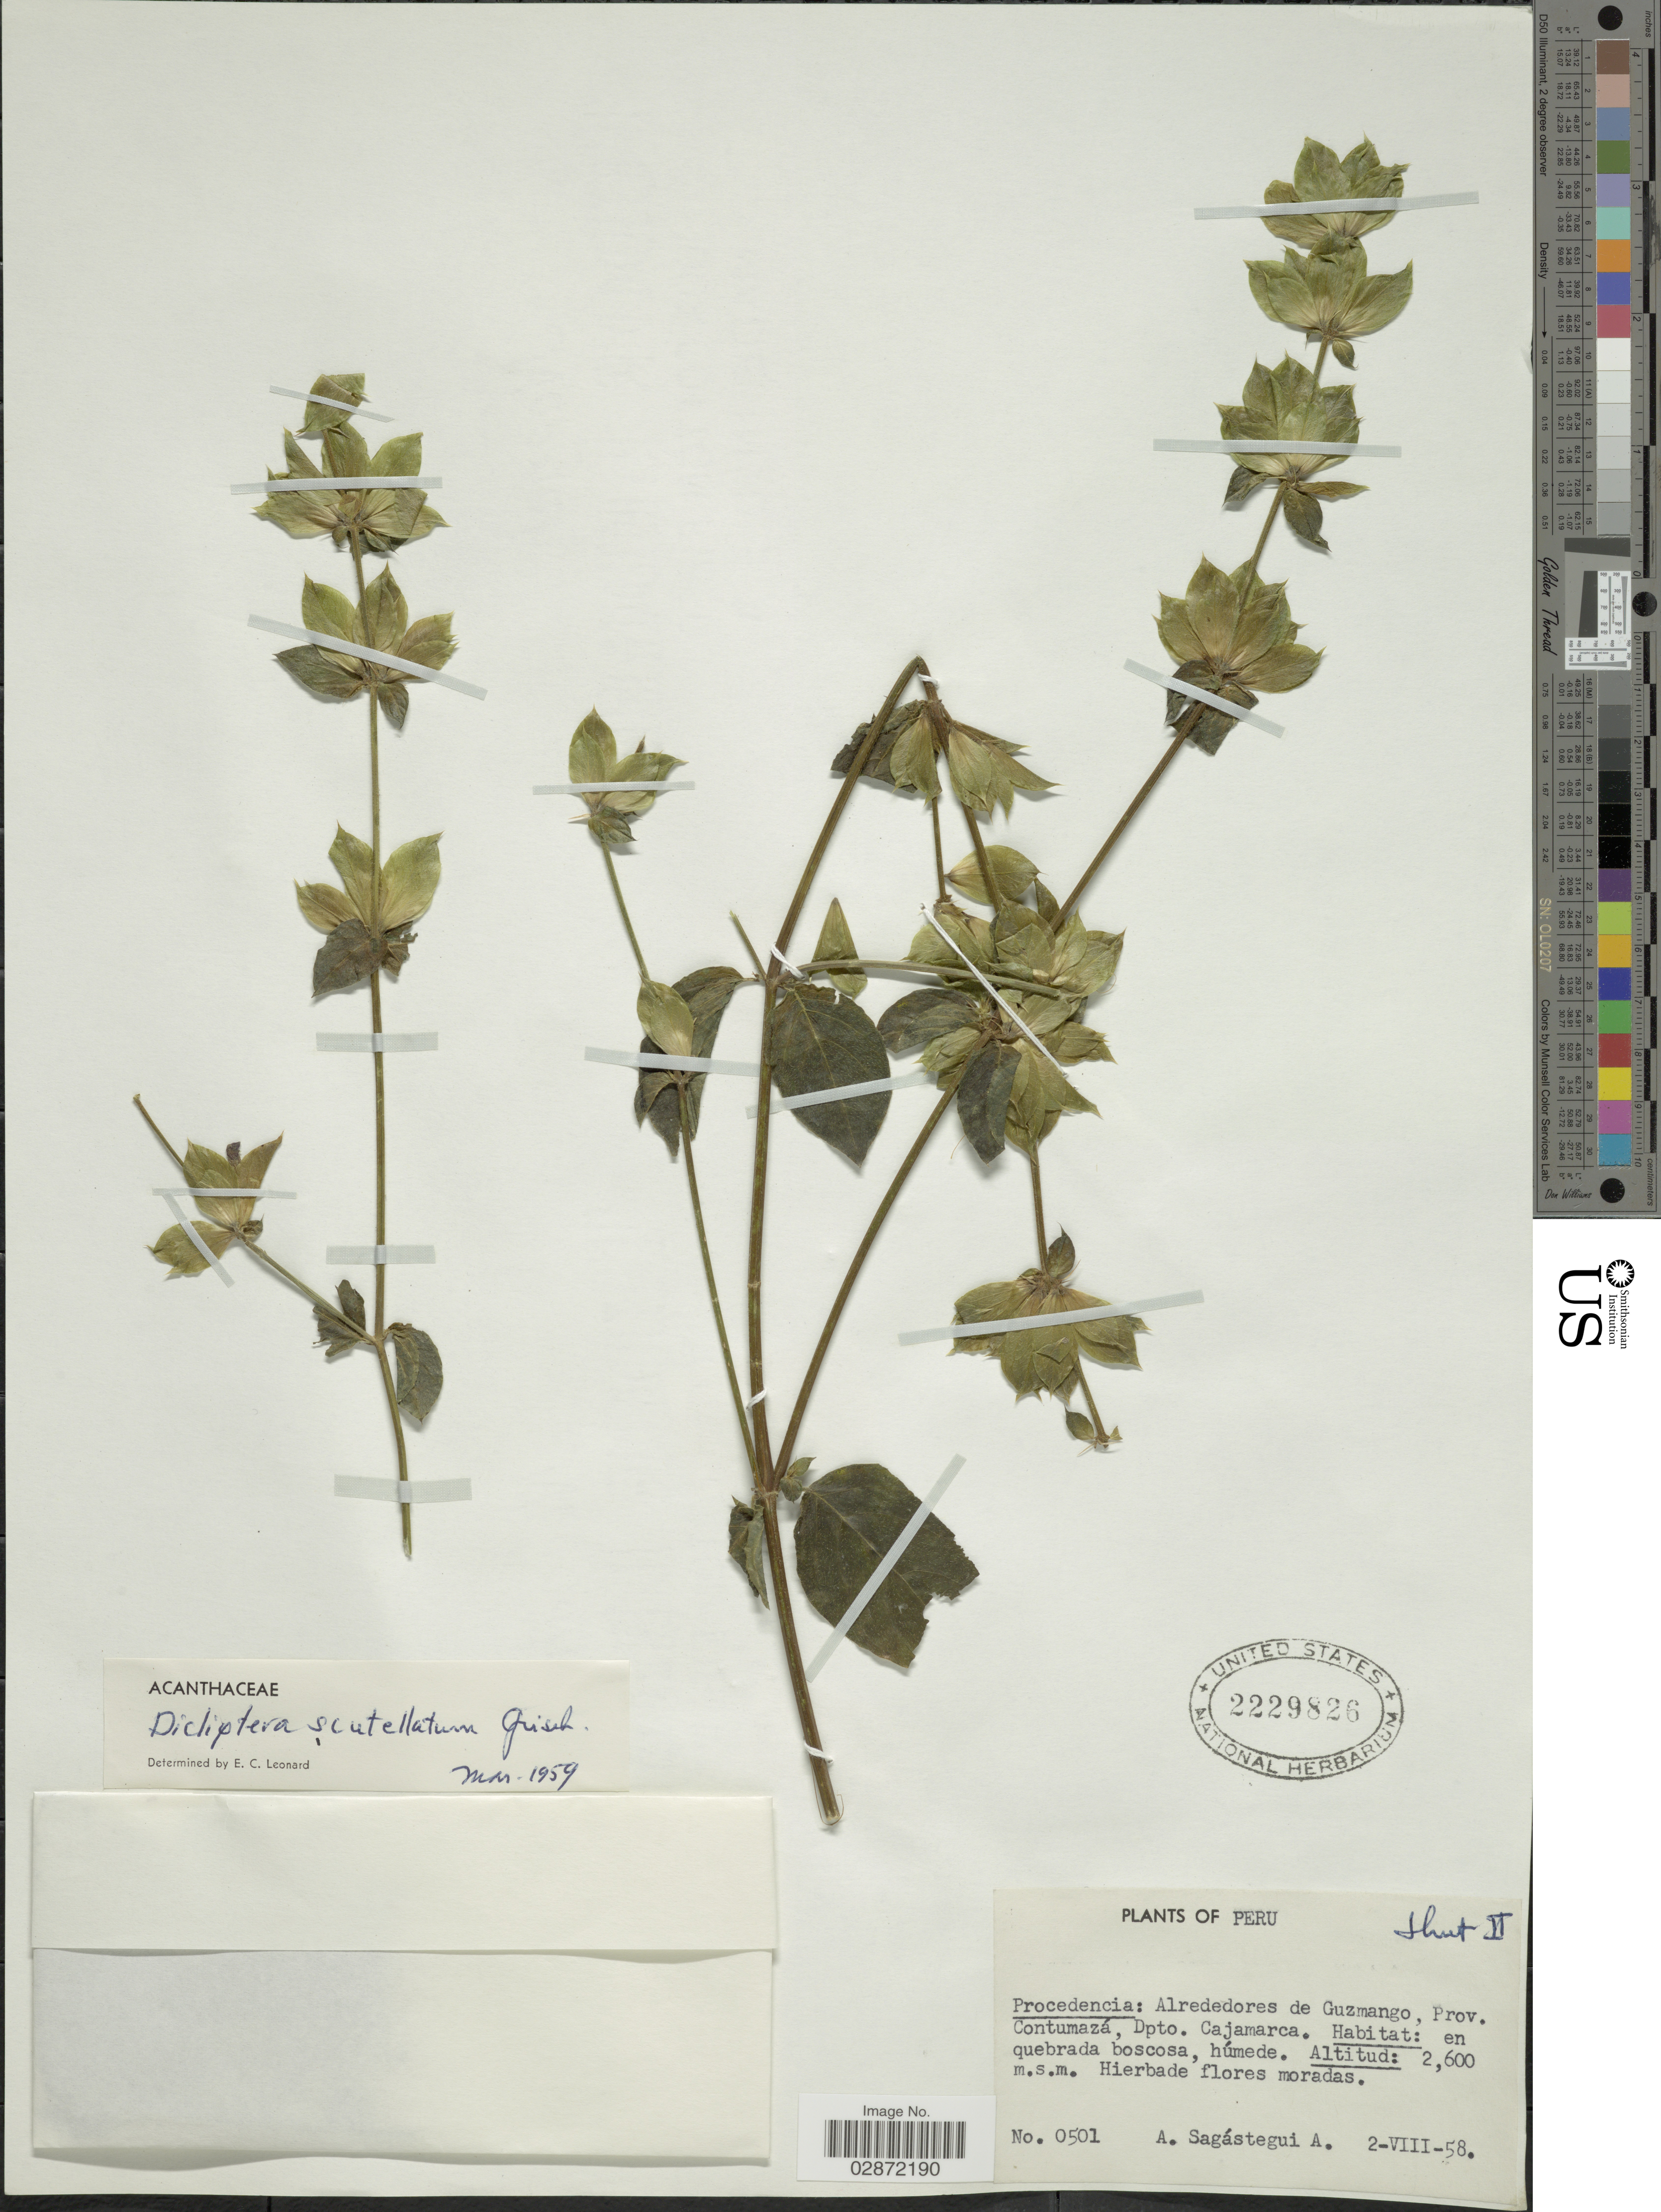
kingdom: Plantae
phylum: Tracheophyta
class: Magnoliopsida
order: Lamiales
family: Acanthaceae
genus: Dicliptera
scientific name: Dicliptera scutellata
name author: Griseb.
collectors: A. Sagástegui A.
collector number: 0501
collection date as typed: Transcribed d/m/y: 2/8/58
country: Peru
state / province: Cajamarca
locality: Alrededores de Guzmango, Prov. Contumazá, Dpto. Cajamarca.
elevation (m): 2600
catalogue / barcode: US 2229826